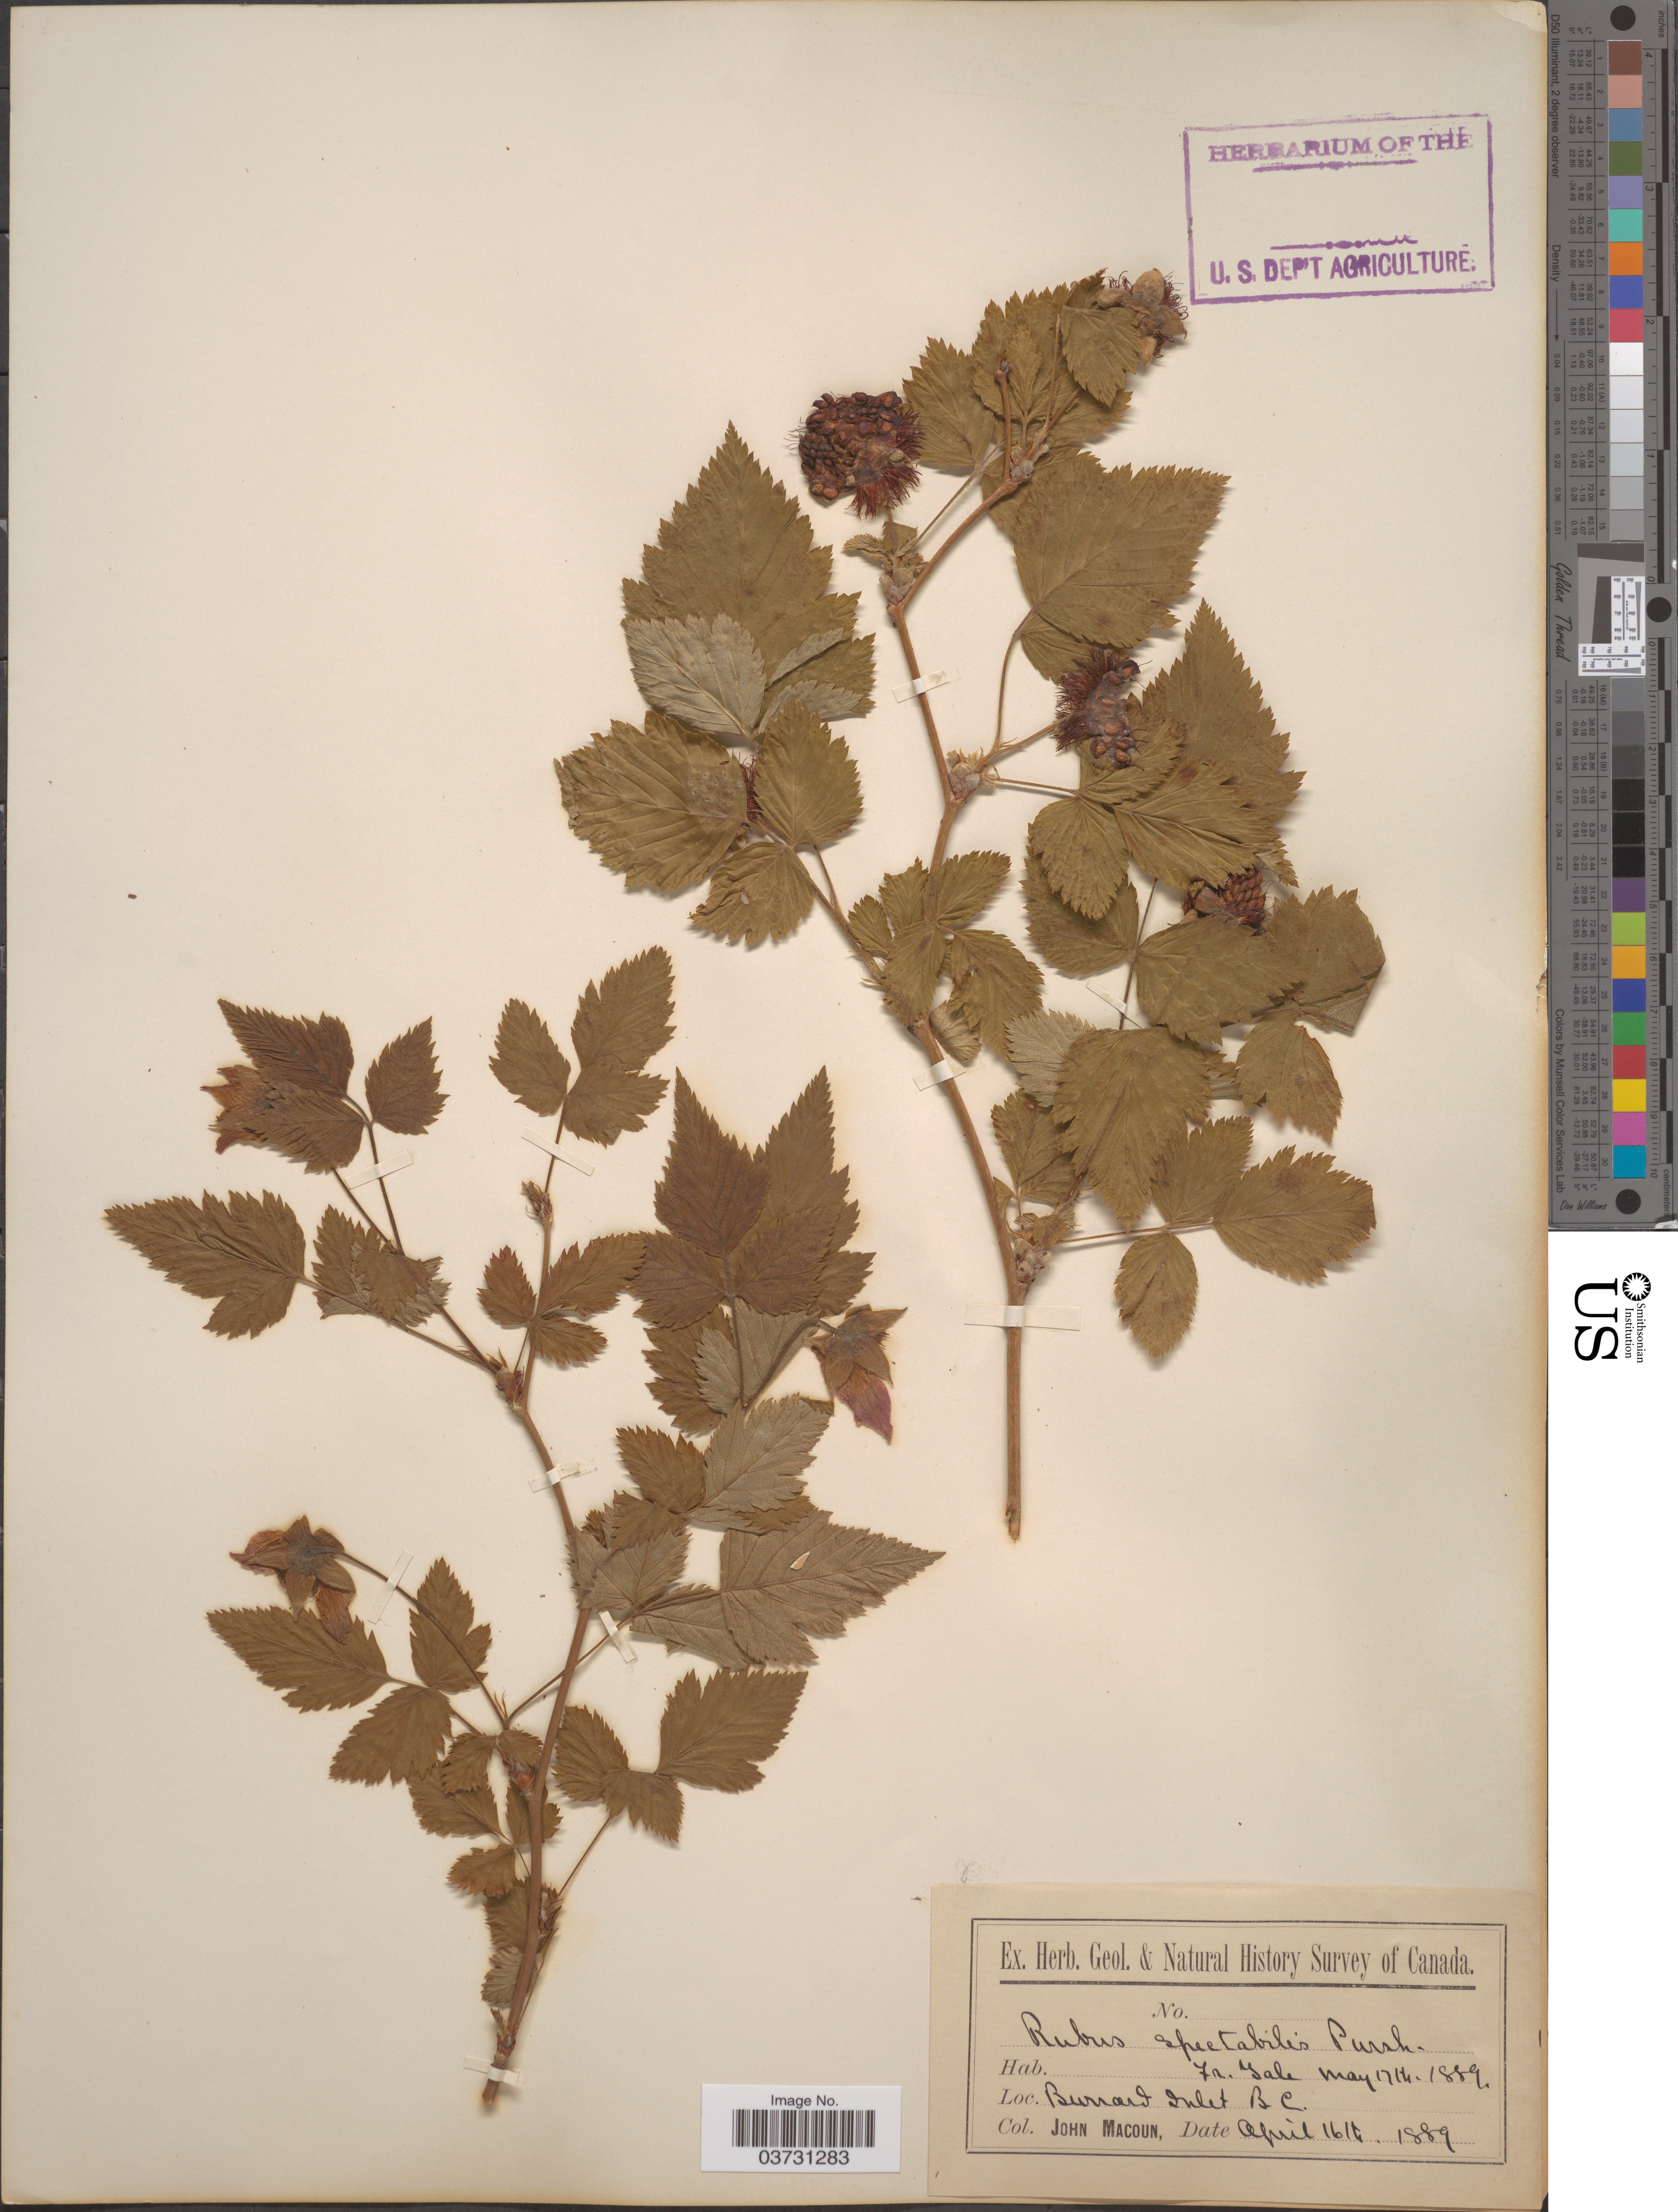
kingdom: Plantae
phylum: Tracheophyta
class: Magnoliopsida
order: Rosales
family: Rosaceae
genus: Rubus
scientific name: Rubus spectabilis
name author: Pursh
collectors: J. Macoun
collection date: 1889-04-16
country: Canada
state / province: British Columbia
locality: Burrard Inlet.